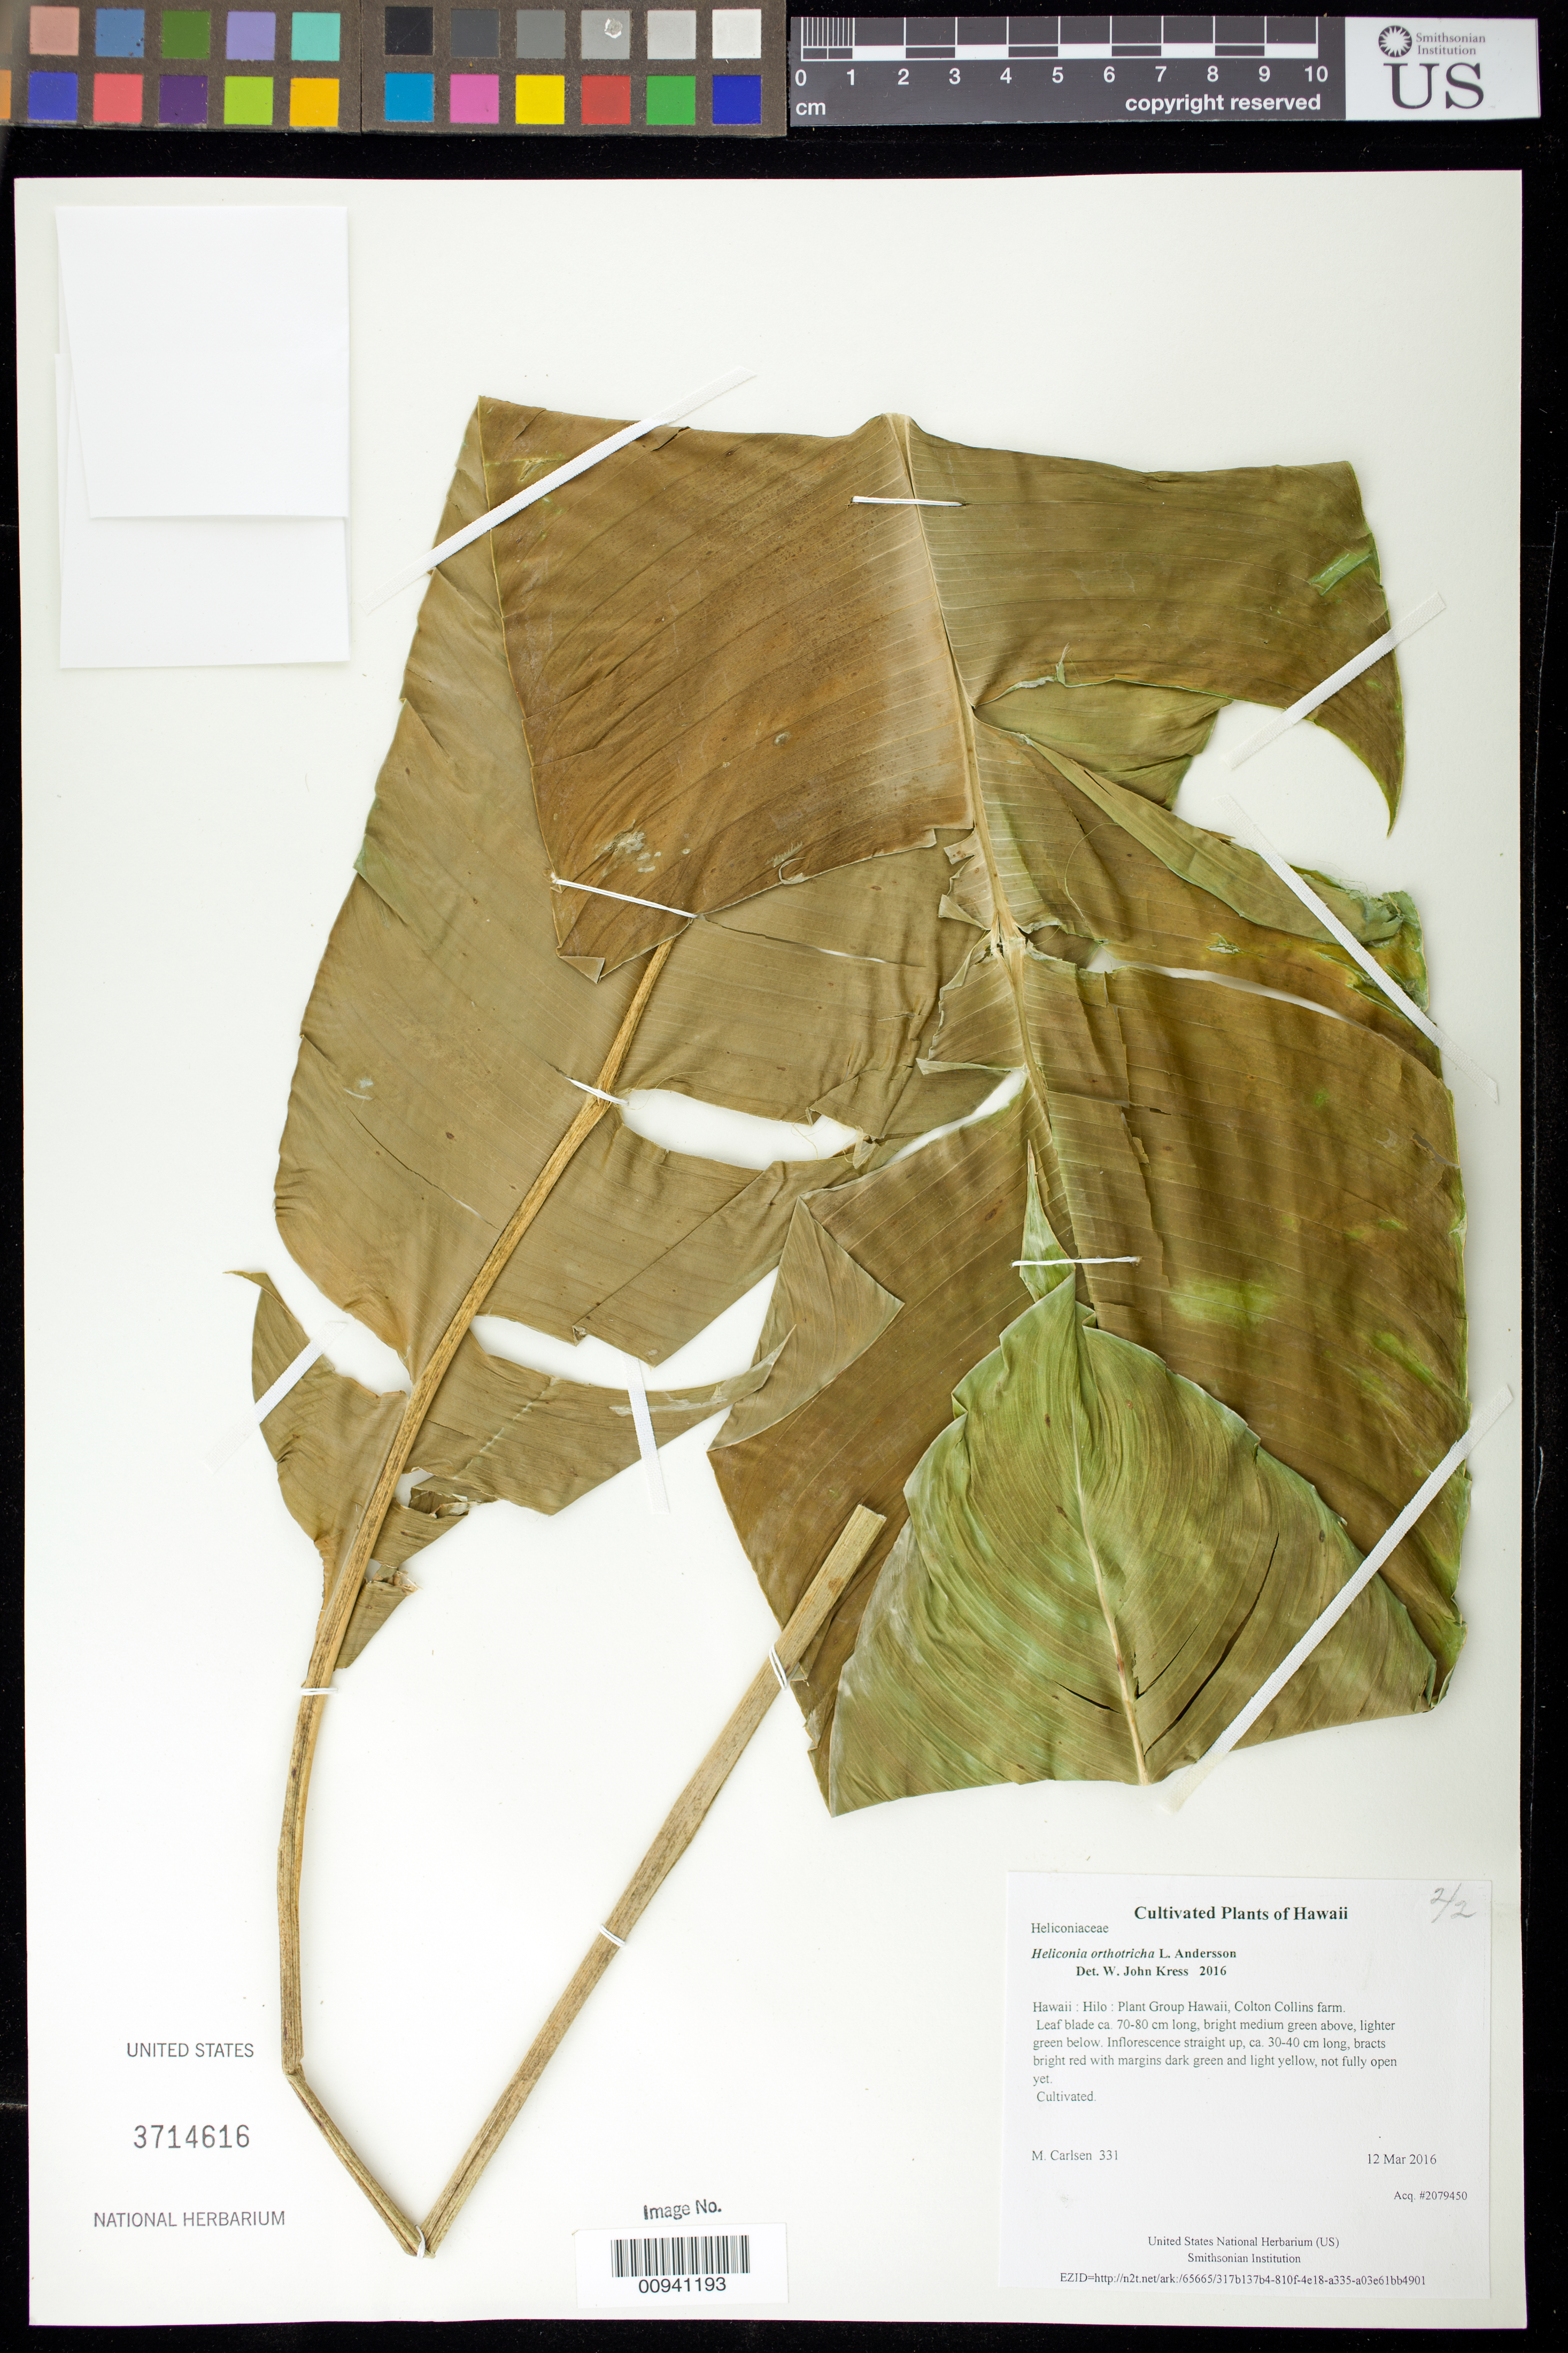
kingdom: Plantae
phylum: Tracheophyta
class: Liliopsida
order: Zingiberales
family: Heliconiaceae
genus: Heliconia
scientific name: Heliconia orthotricha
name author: L. Andersson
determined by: Kress, W. J., (US), Smithsonian Institution - National Museum of Natural History (UNITED STATES)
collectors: M. M. Carlsen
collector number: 331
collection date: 2016-03-12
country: United States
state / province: Hawaii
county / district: Hawaii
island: Hawaii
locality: Plant Group Hawaii, Colton Collins farm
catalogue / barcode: US 3714616